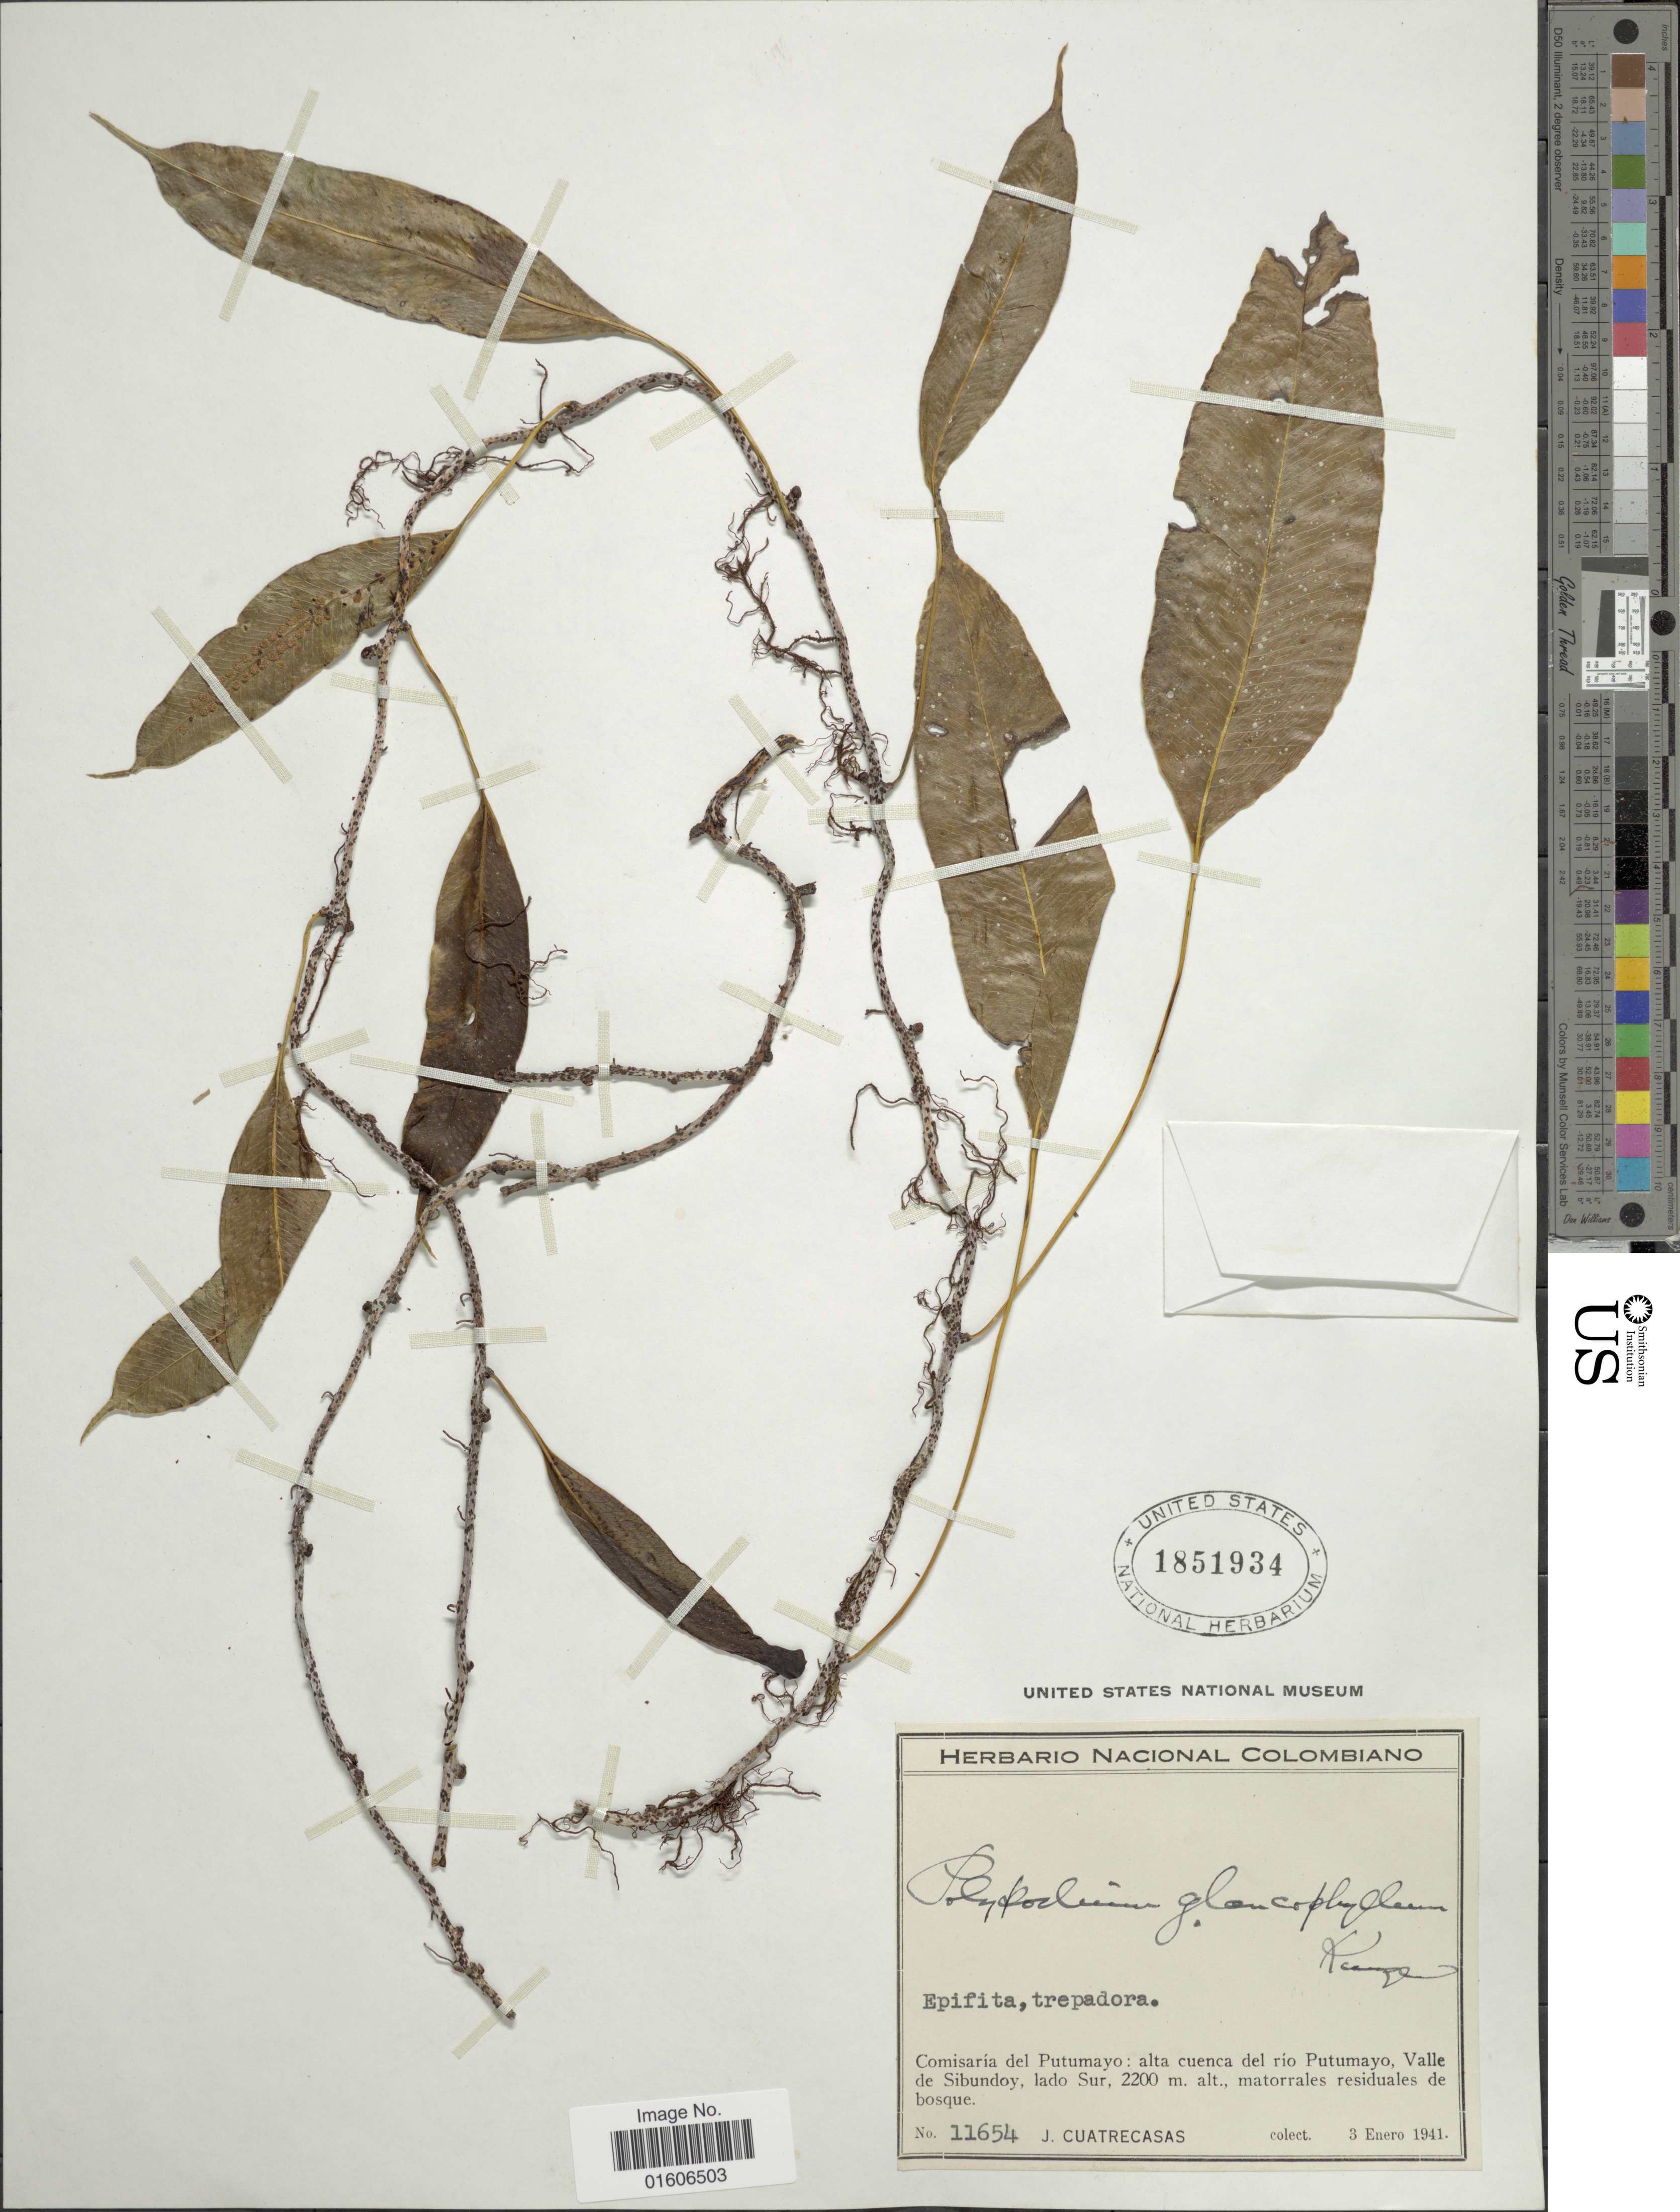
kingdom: Plantae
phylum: Tracheophyta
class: Polypodiopsida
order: Polypodiales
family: Polypodiaceae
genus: Serpocaulon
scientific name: Serpocaulon levigatum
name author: (Cav.) A.R. Sm.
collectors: J. Cuatrecasas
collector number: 11654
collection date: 1941-01-03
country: Colombia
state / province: Putumayo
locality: Comisaria del Putumayo: alta cuenca del rio Putumayo, Valle de Sibundoy.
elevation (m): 2200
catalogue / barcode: US 1851934